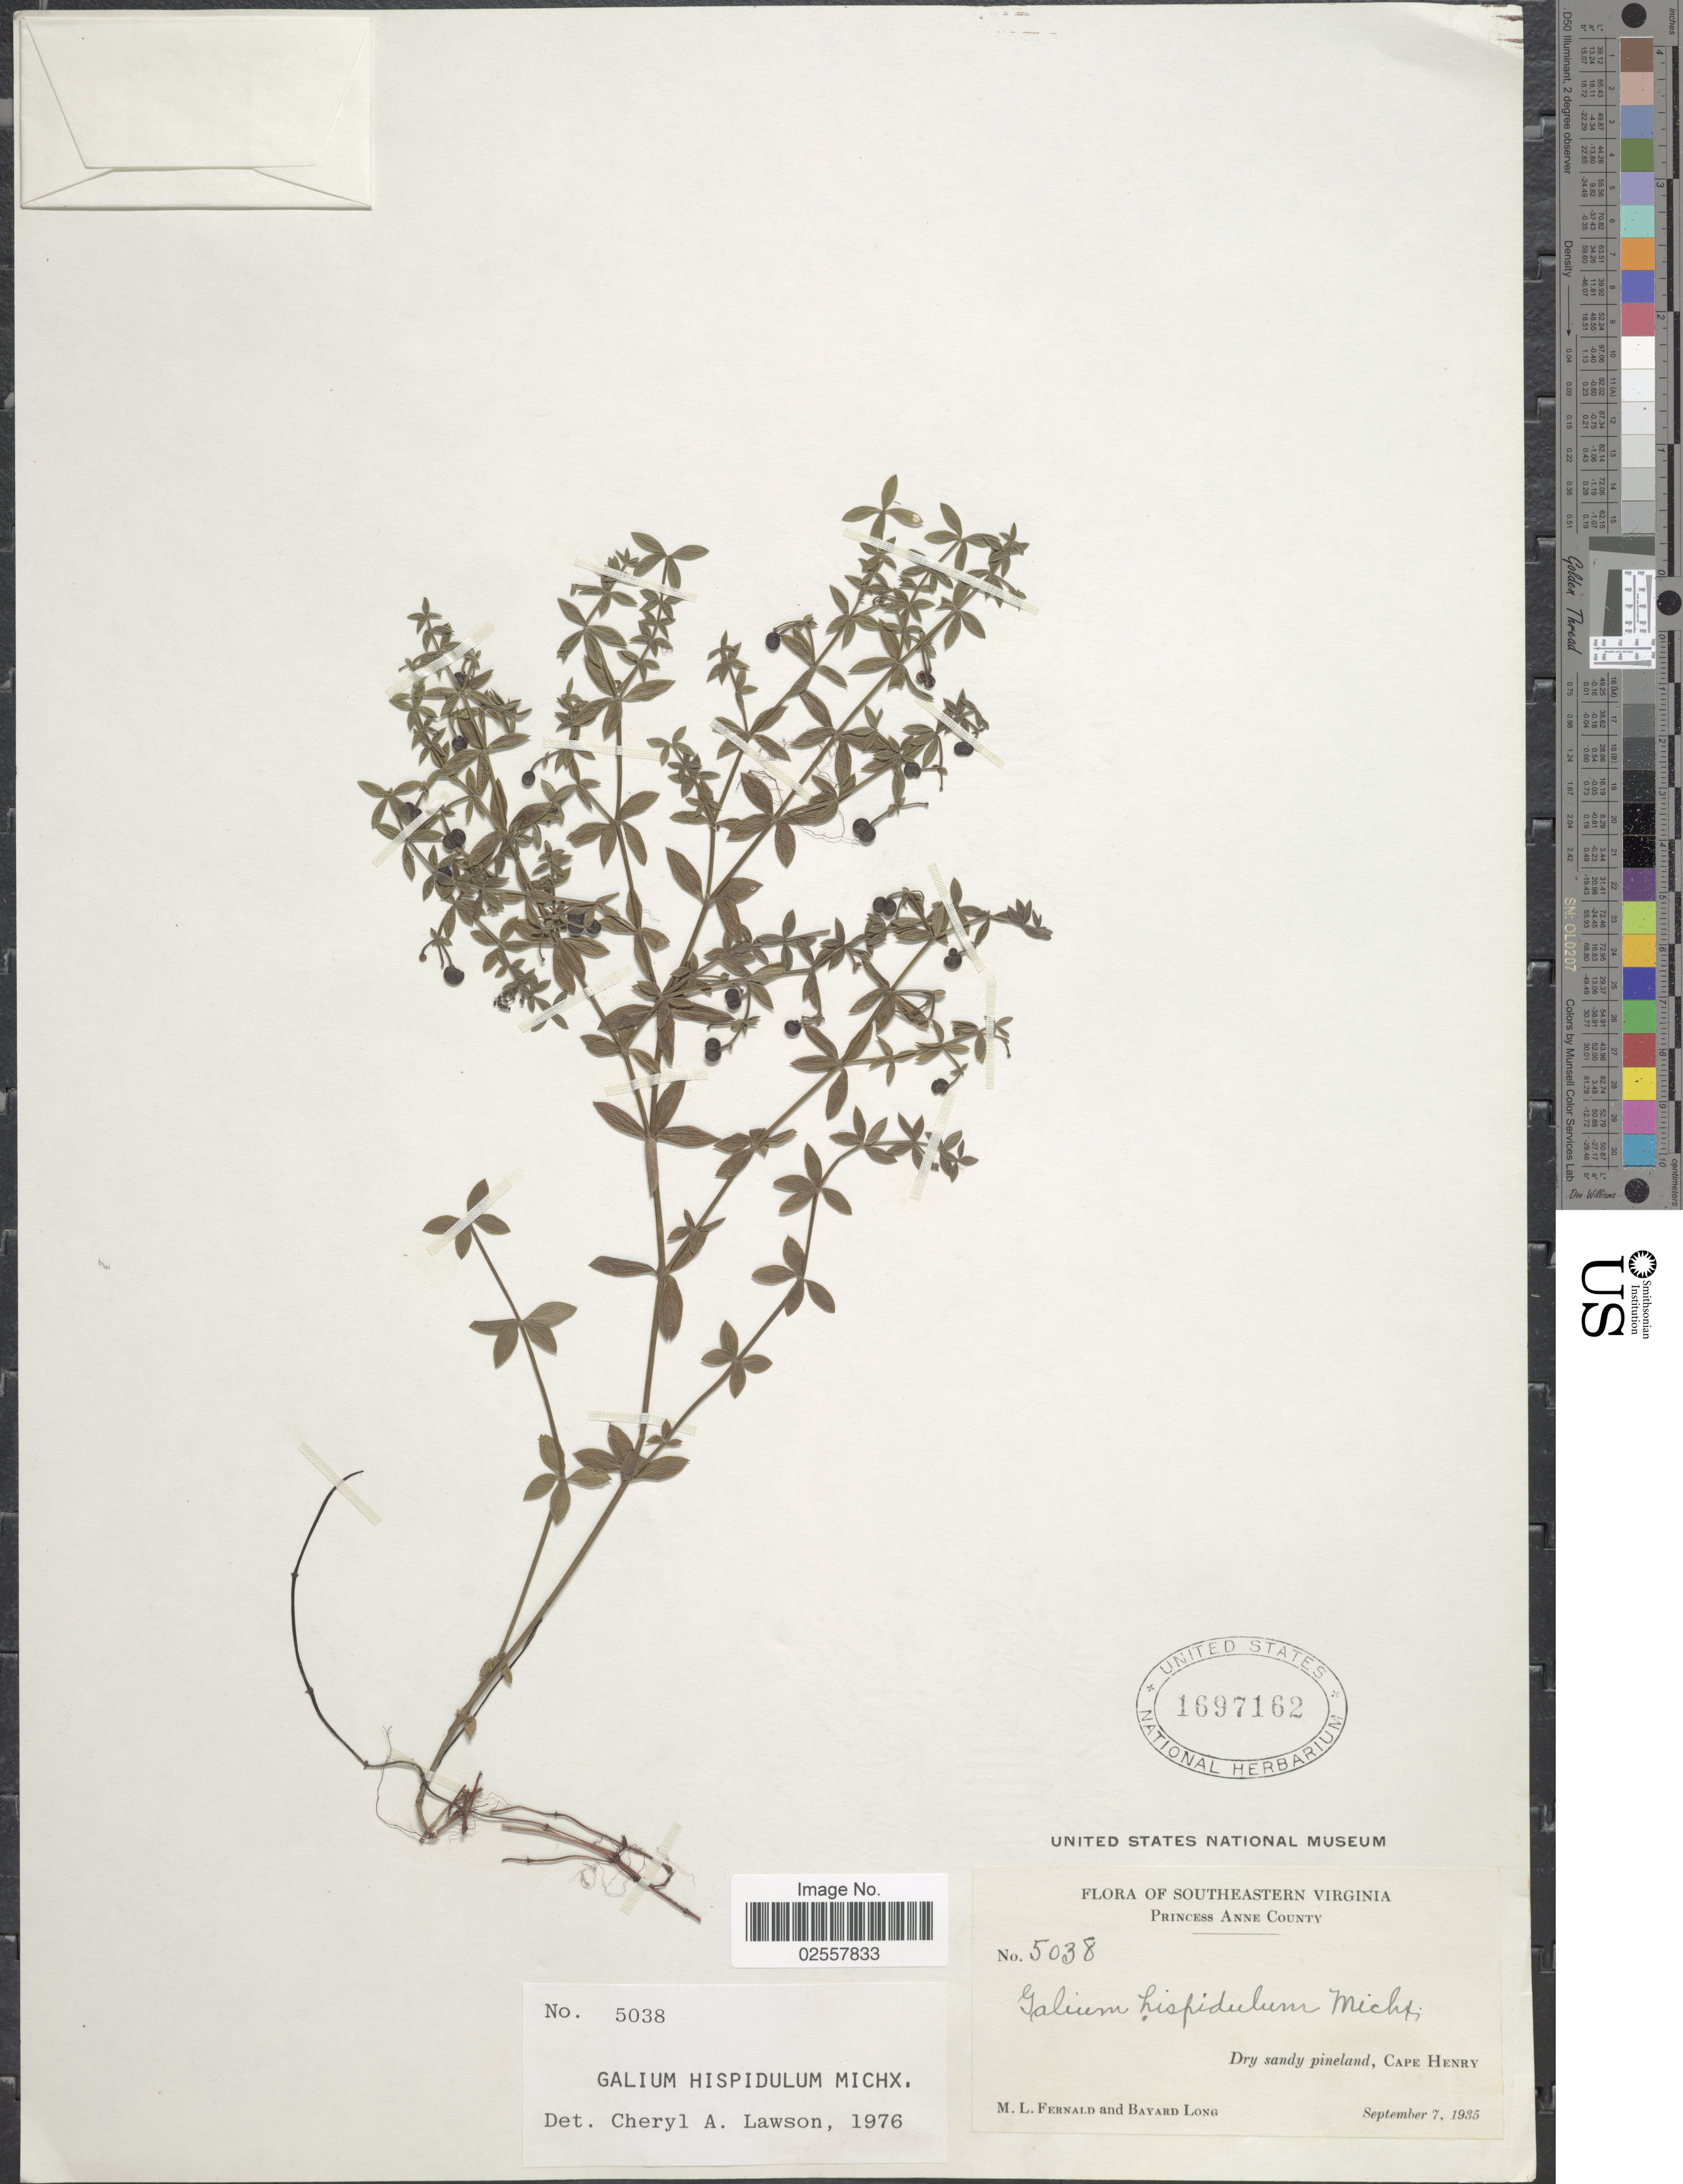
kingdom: Plantae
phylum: Tracheophyta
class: Magnoliopsida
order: Gentianales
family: Rubiaceae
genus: Galium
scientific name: Galium hispidulum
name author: Michx.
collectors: M. L. Fernald & B. Long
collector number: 5038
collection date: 1935-09-07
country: United States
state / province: Virginia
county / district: City of Virginia Beach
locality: Southeastern Virginia. Princess Anne County. Dry sandy pineland, Cape Henry.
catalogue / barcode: US 1697162